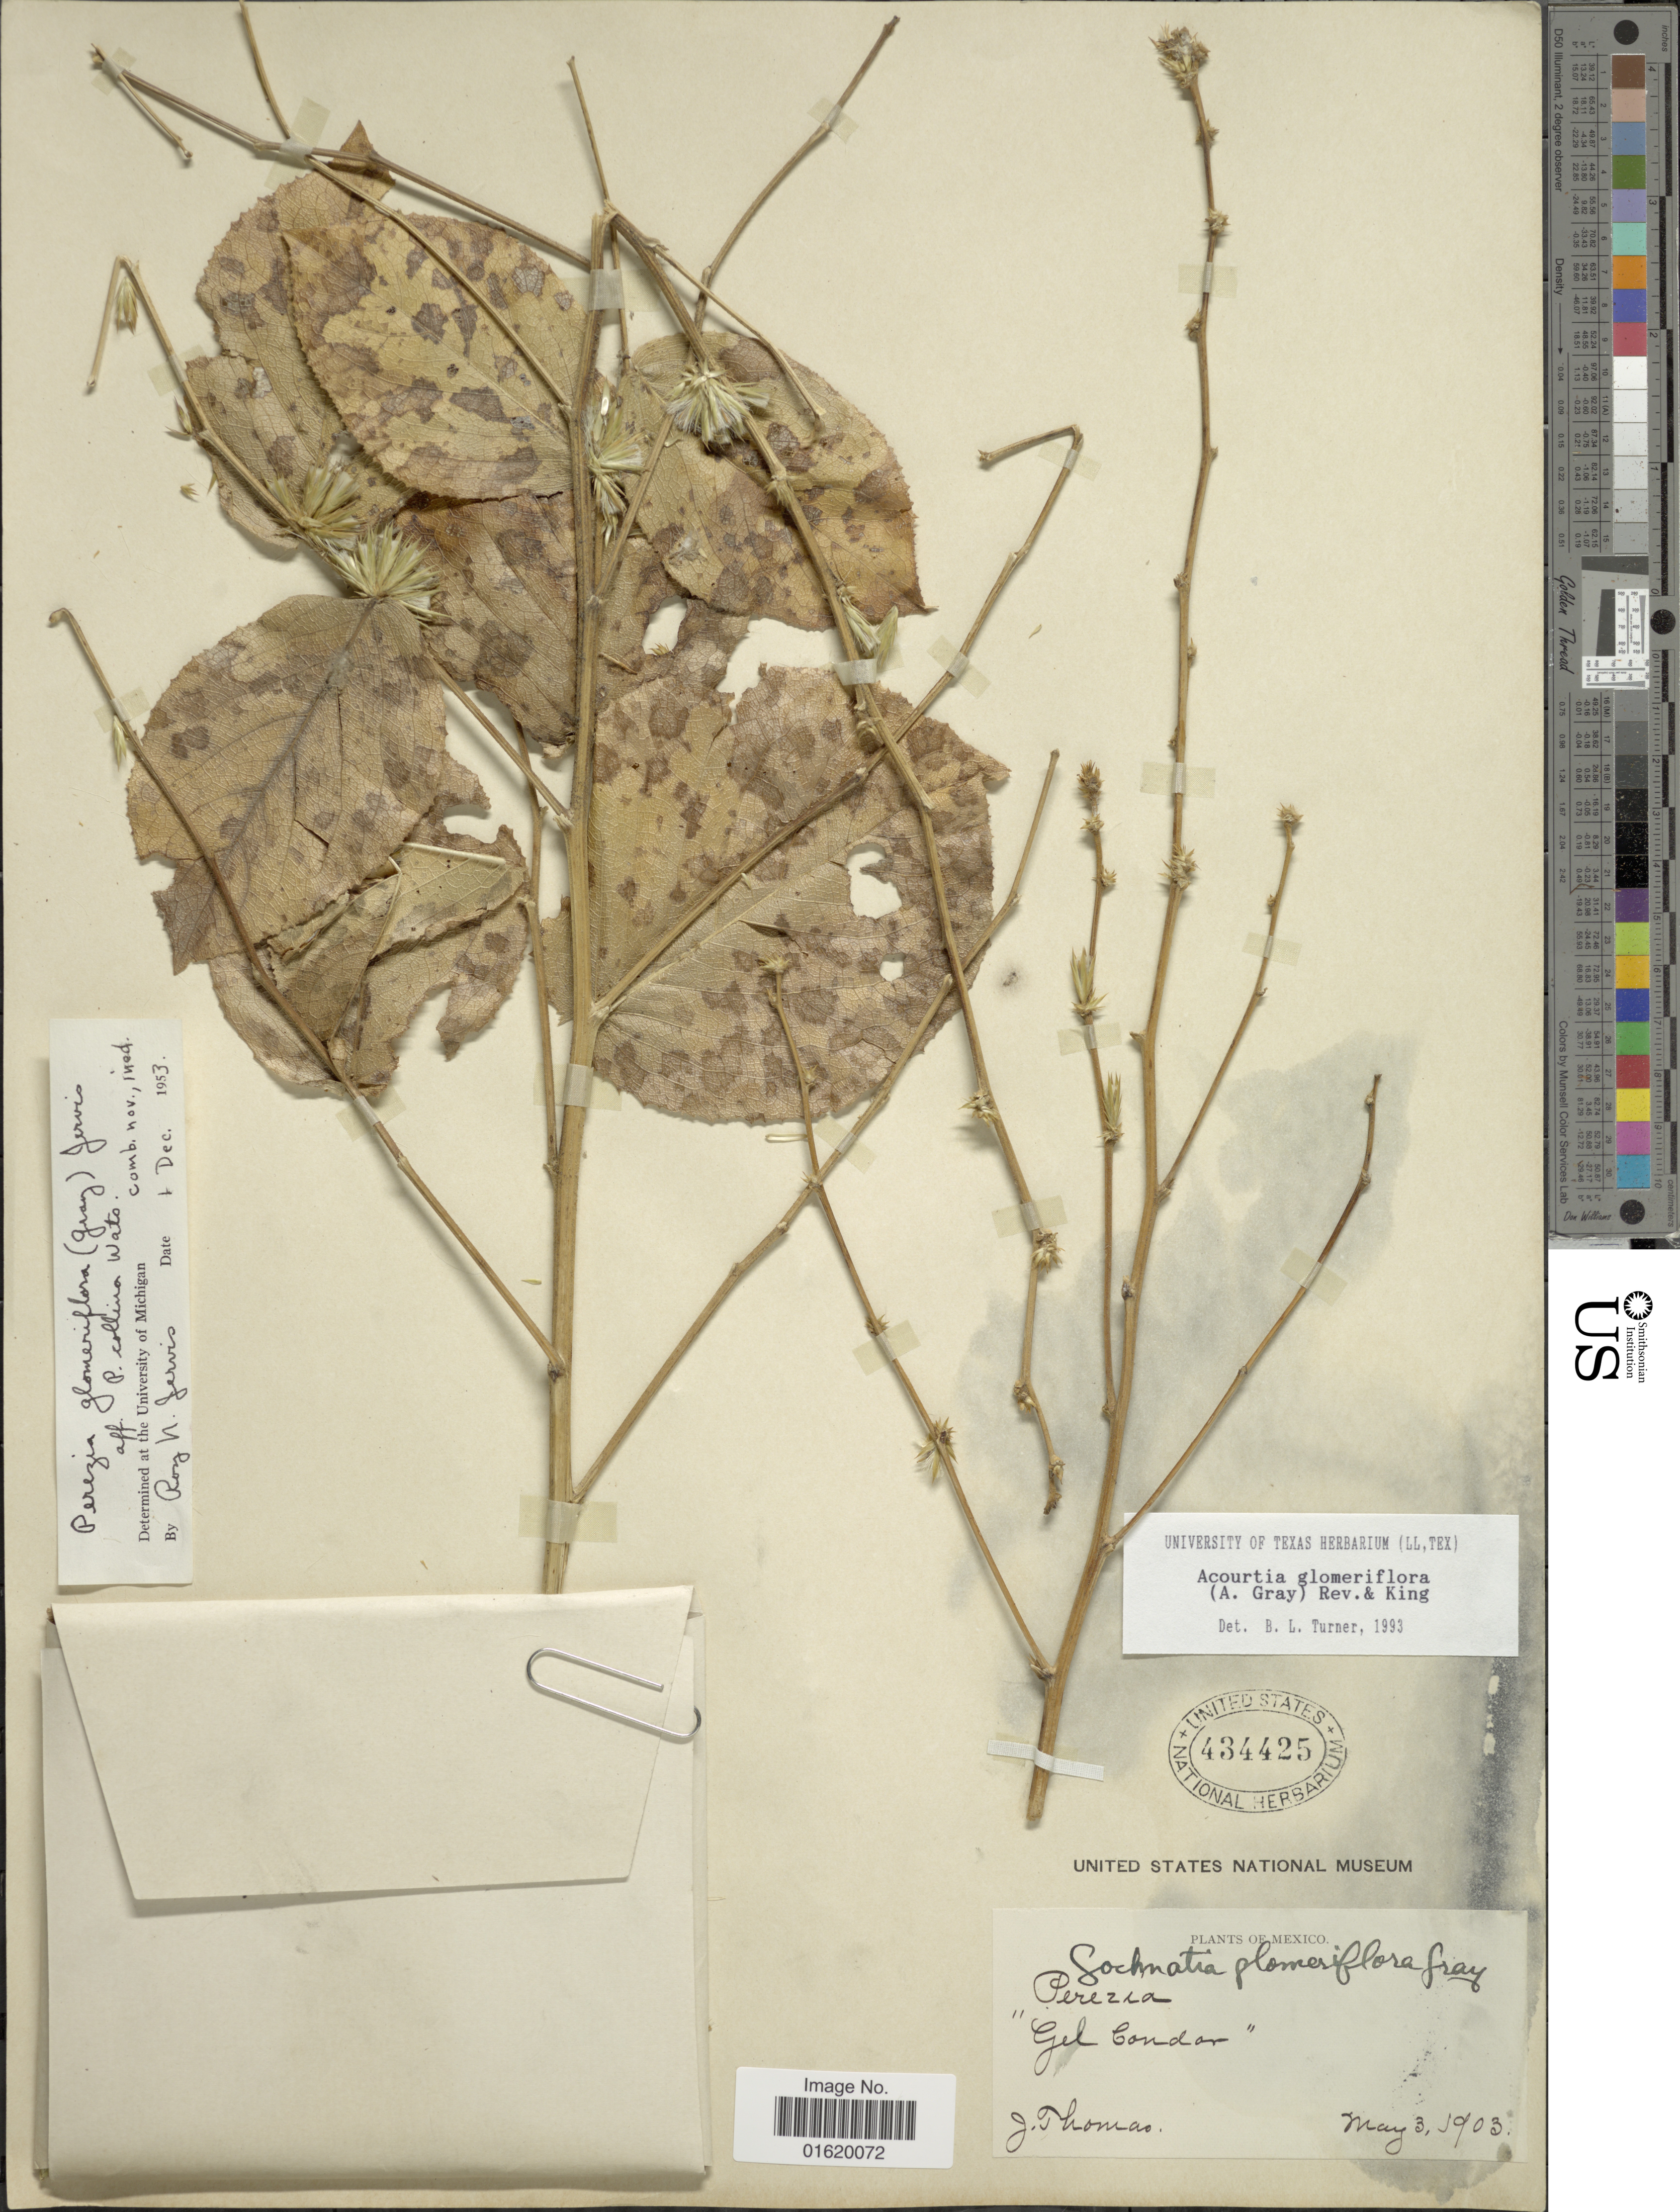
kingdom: Plantae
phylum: Tracheophyta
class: Magnoliopsida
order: Asterales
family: Asteraceae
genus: Acourtia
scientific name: Acourtia glomeriflora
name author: (A. Gray) Reveal & R.M. King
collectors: J. B. Thomas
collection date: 1903-05-03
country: Mexico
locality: Gel Condar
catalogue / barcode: US 434425